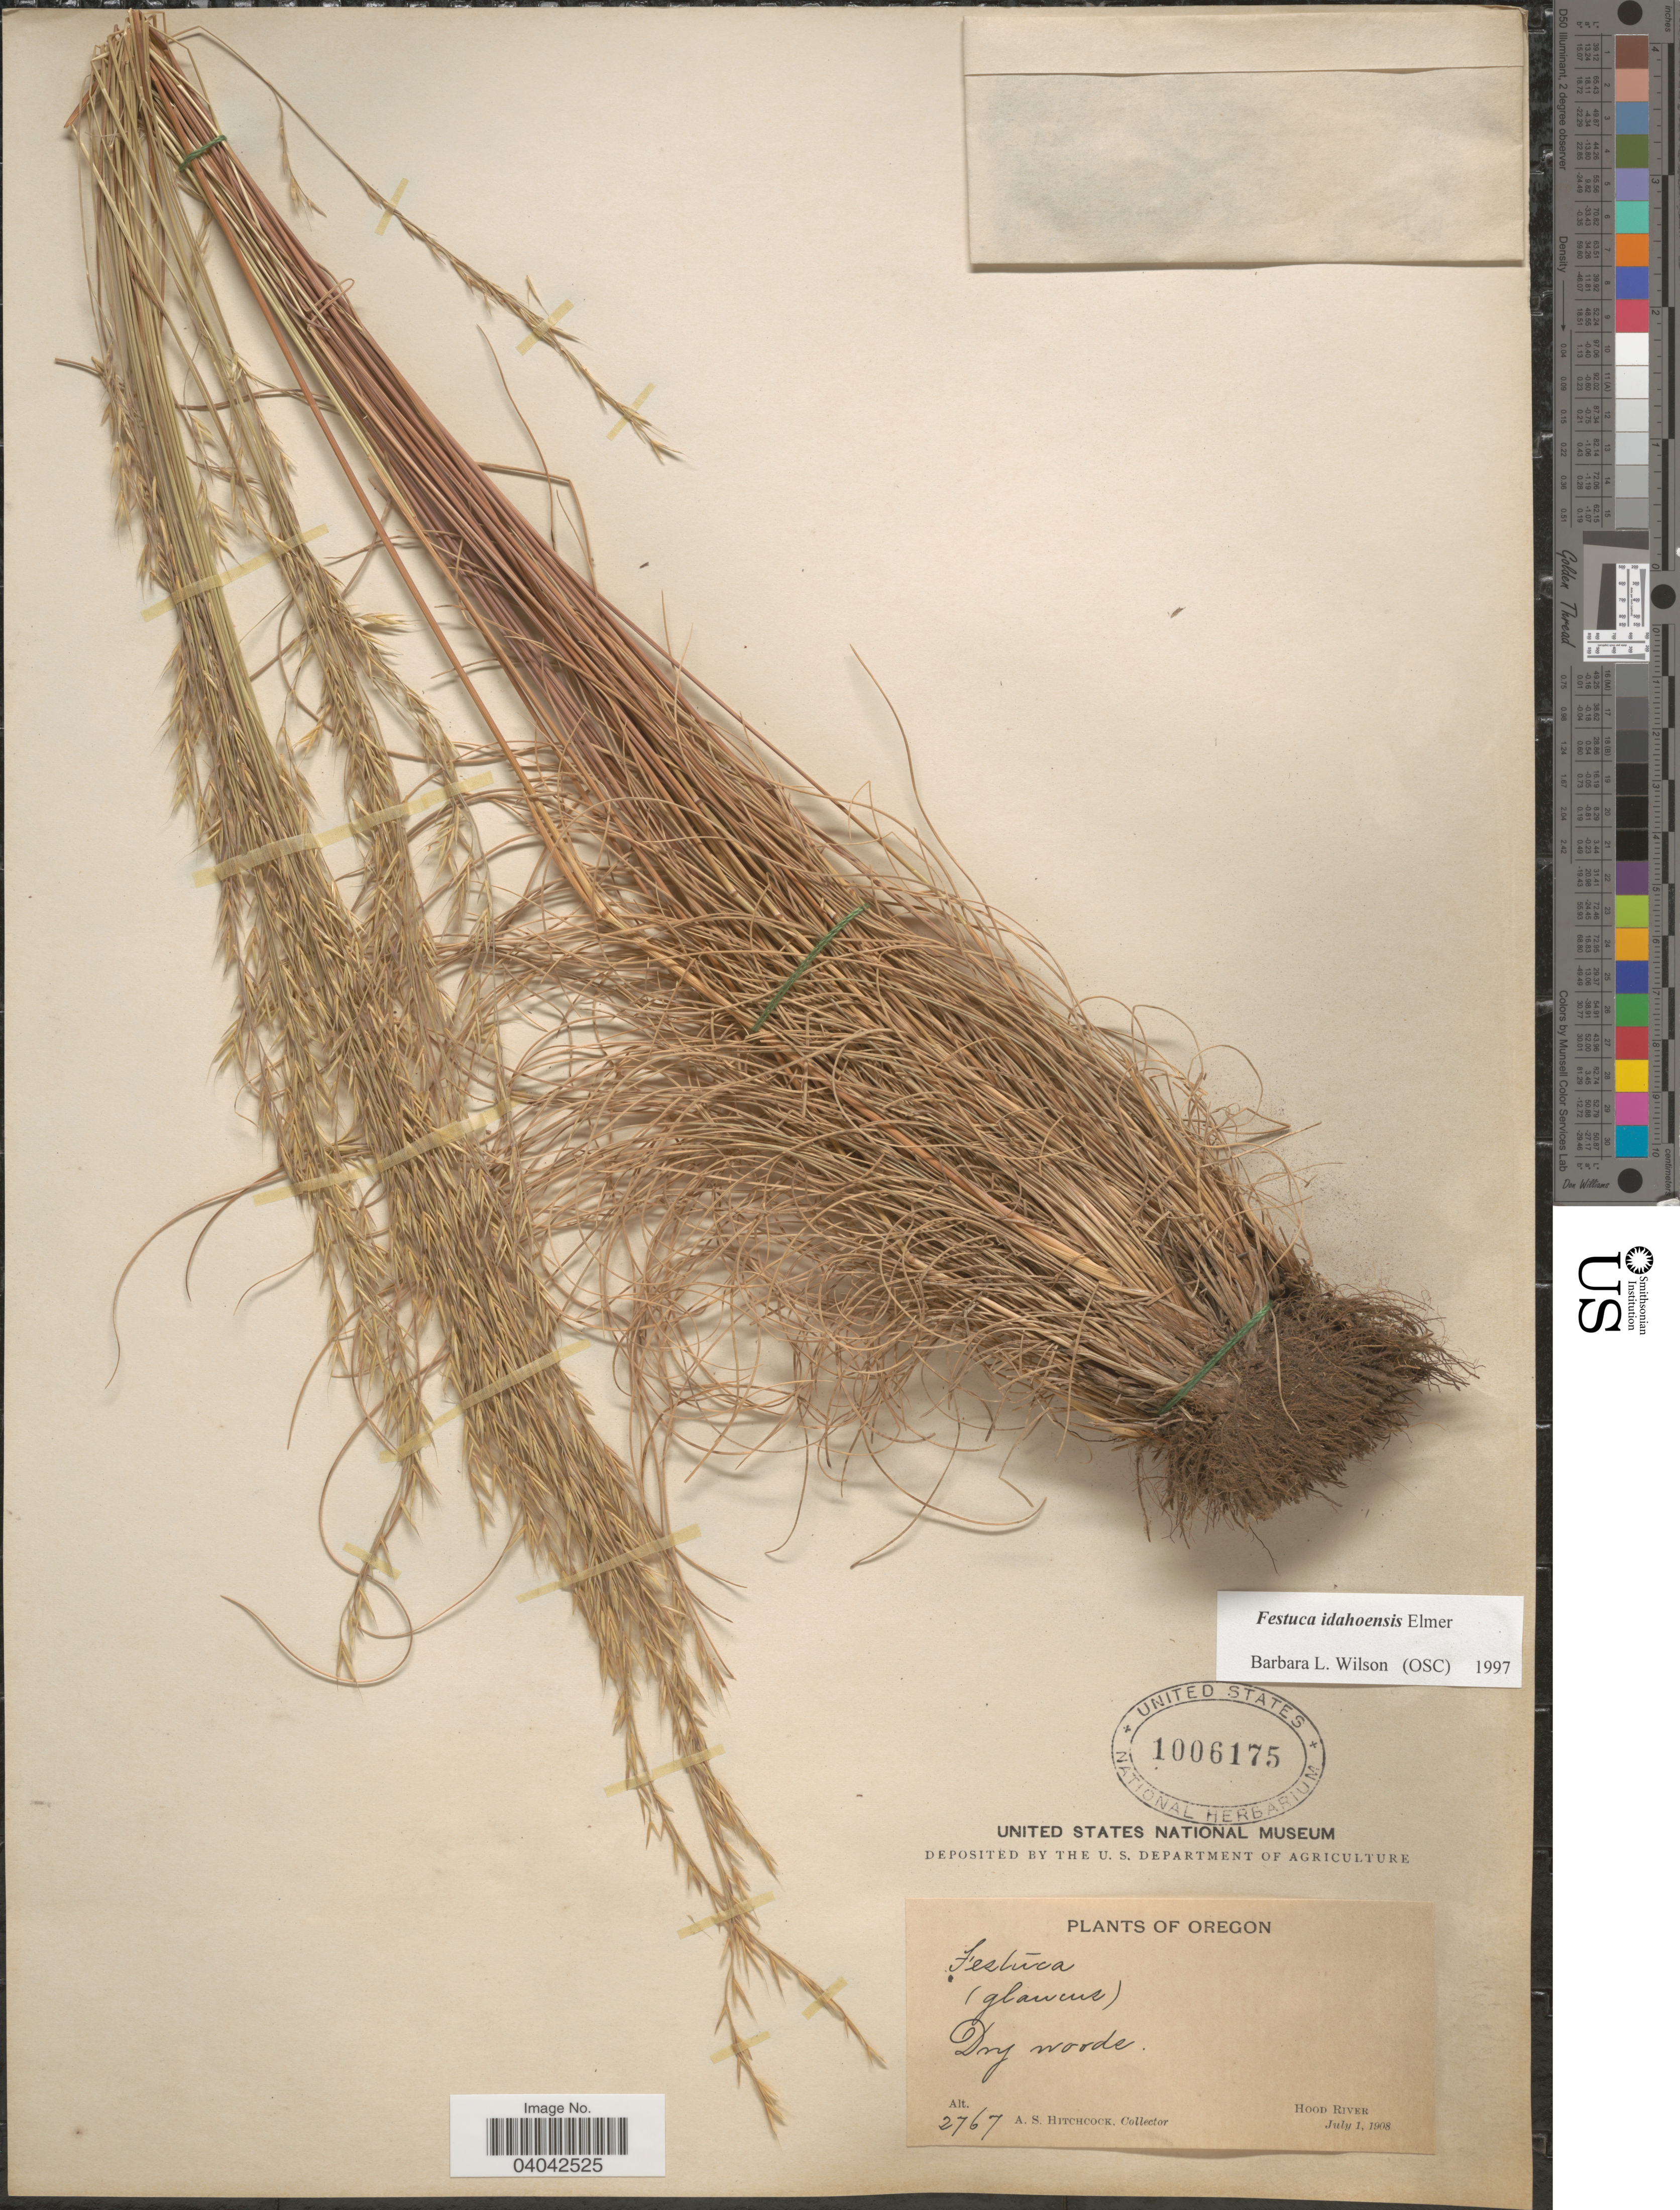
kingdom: Plantae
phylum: Tracheophyta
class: Liliopsida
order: Poales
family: Poaceae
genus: Festuca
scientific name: Festuca idahoensis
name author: Elmer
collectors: A. S. Hitchcock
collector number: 2767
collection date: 1908-07-01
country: United States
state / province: Oregon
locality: Hood River.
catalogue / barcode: US 1006175